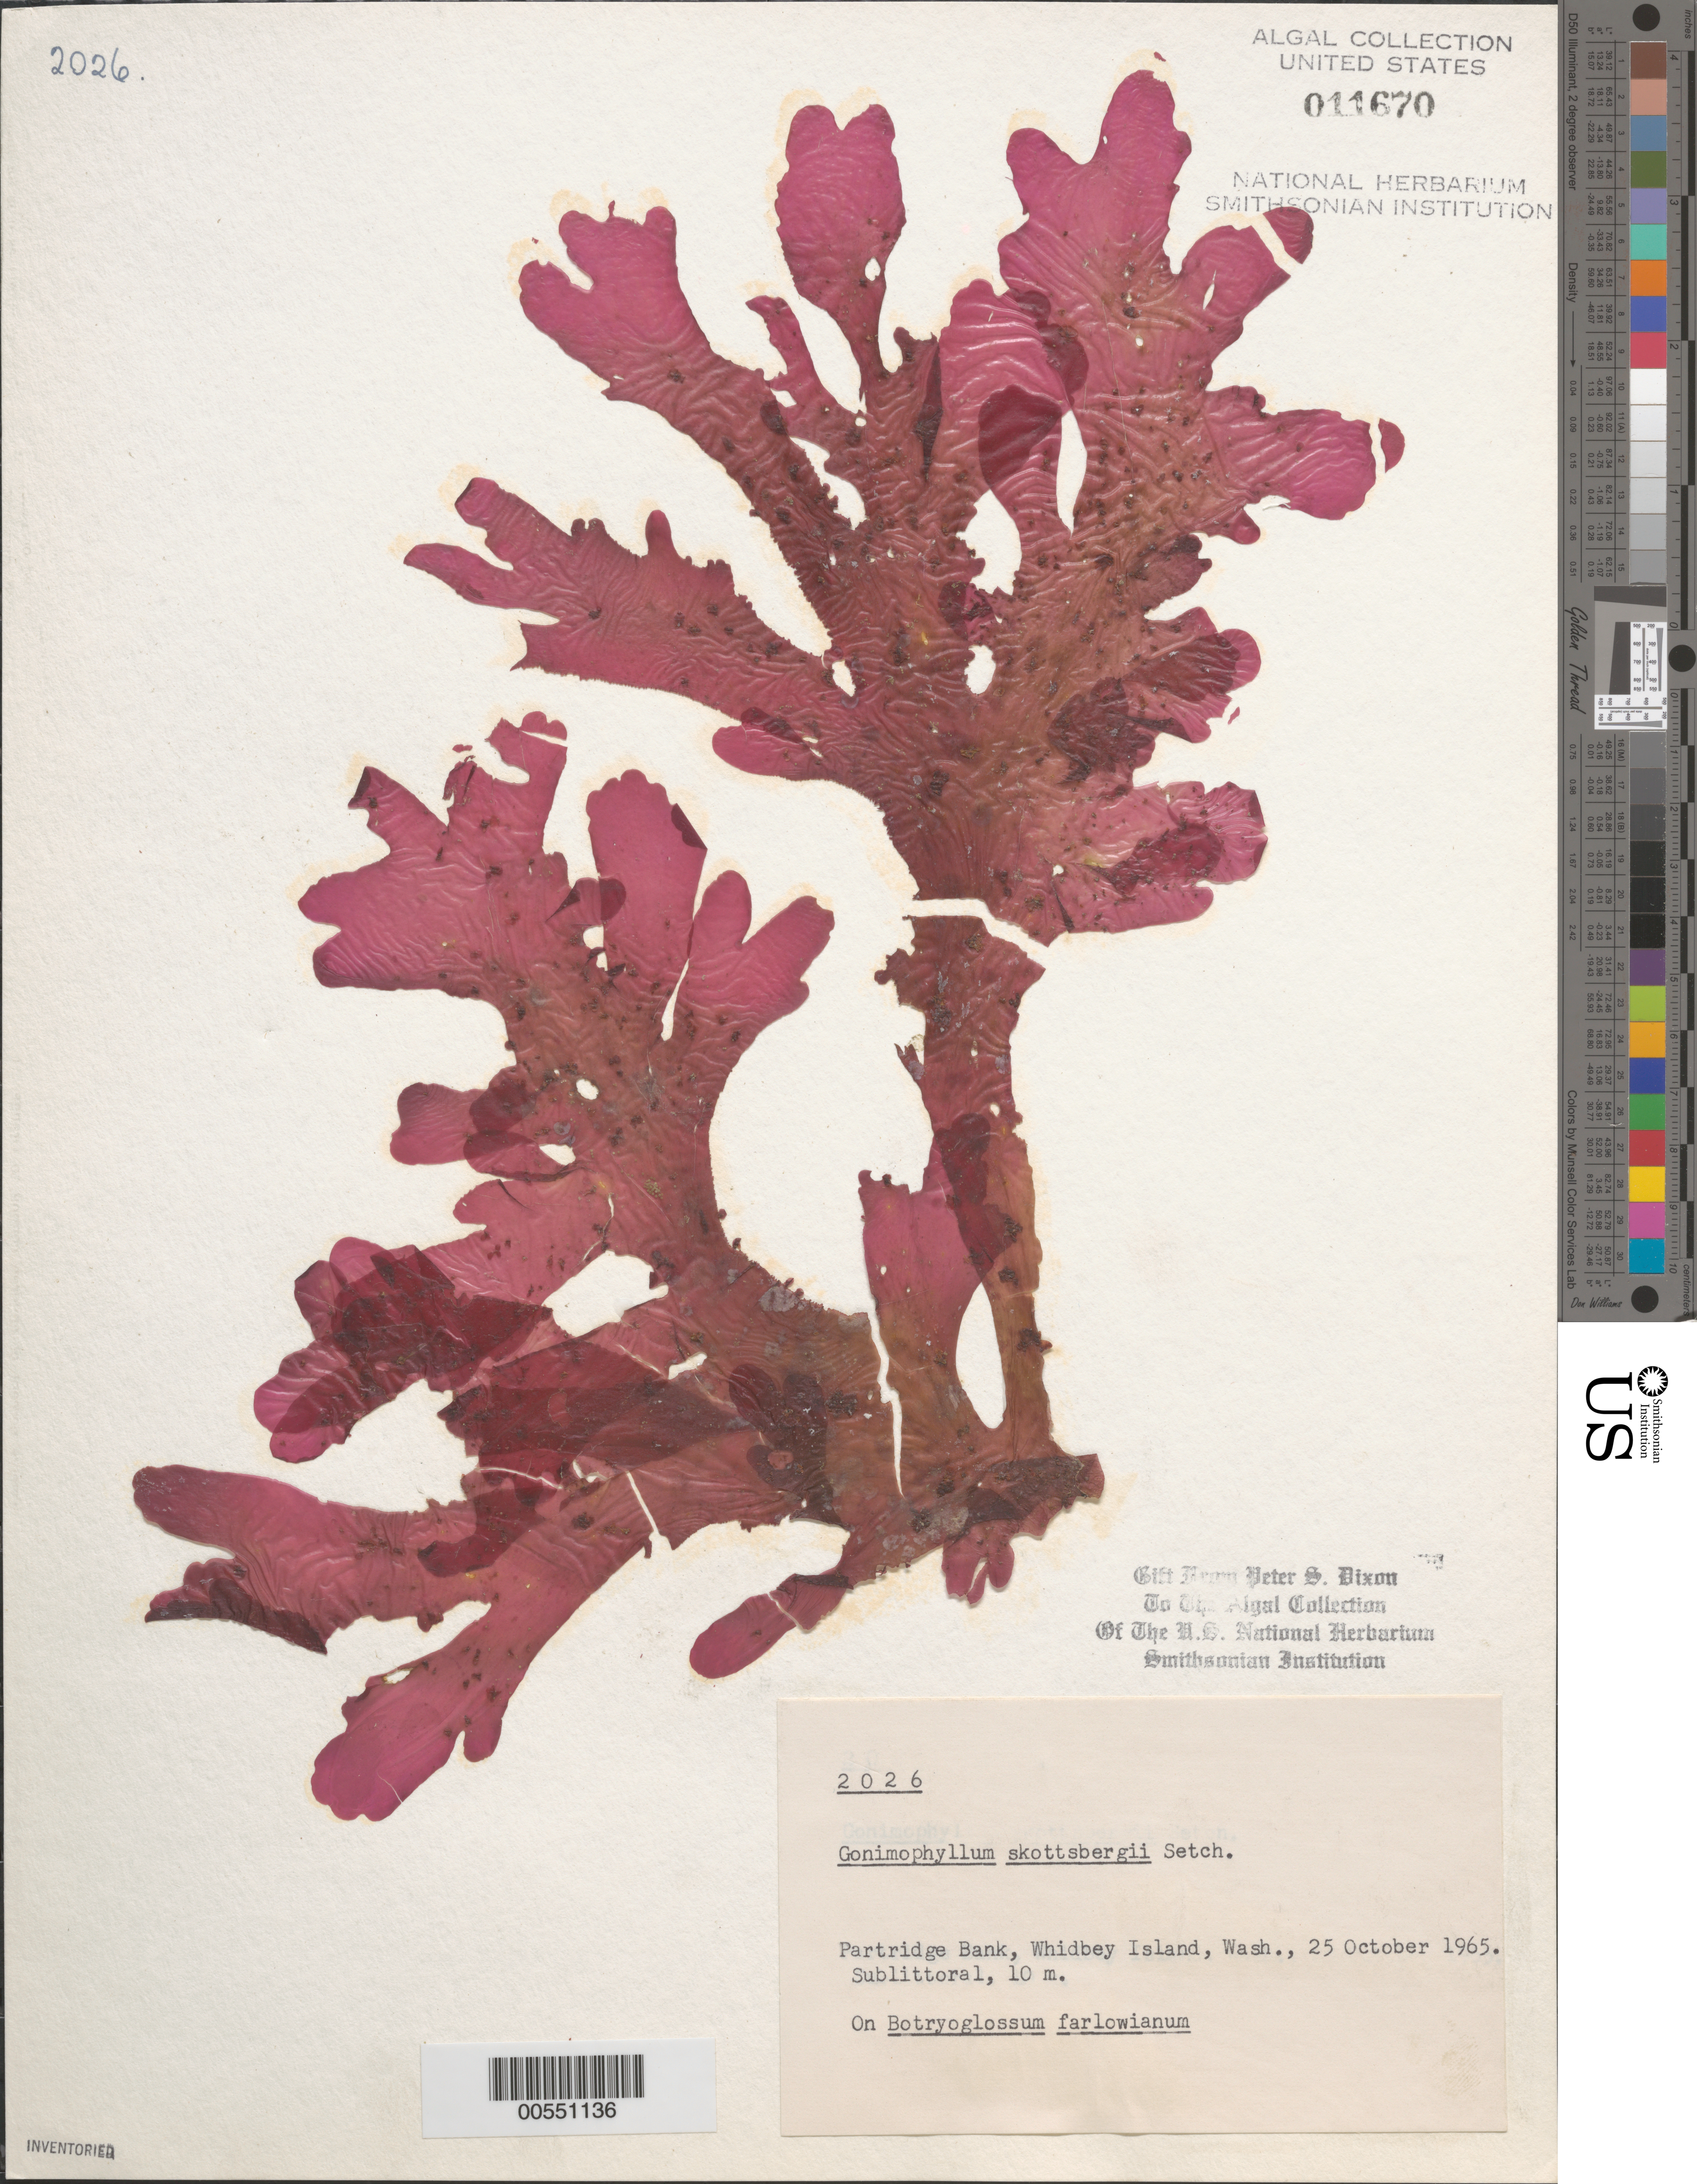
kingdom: Plantae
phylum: Rhodophyta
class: Florideophyceae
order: Ceramiales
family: Delesseriaceae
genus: Gonimophyllum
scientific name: Gonimophyllum skottsbergii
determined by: Dixon, P. S.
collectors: P. S. Dixon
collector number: PSD 2026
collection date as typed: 25 Oct 1965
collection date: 1965-10-25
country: United States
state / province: Washington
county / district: Island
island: Whidbey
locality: Partridge Bank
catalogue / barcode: US 11670